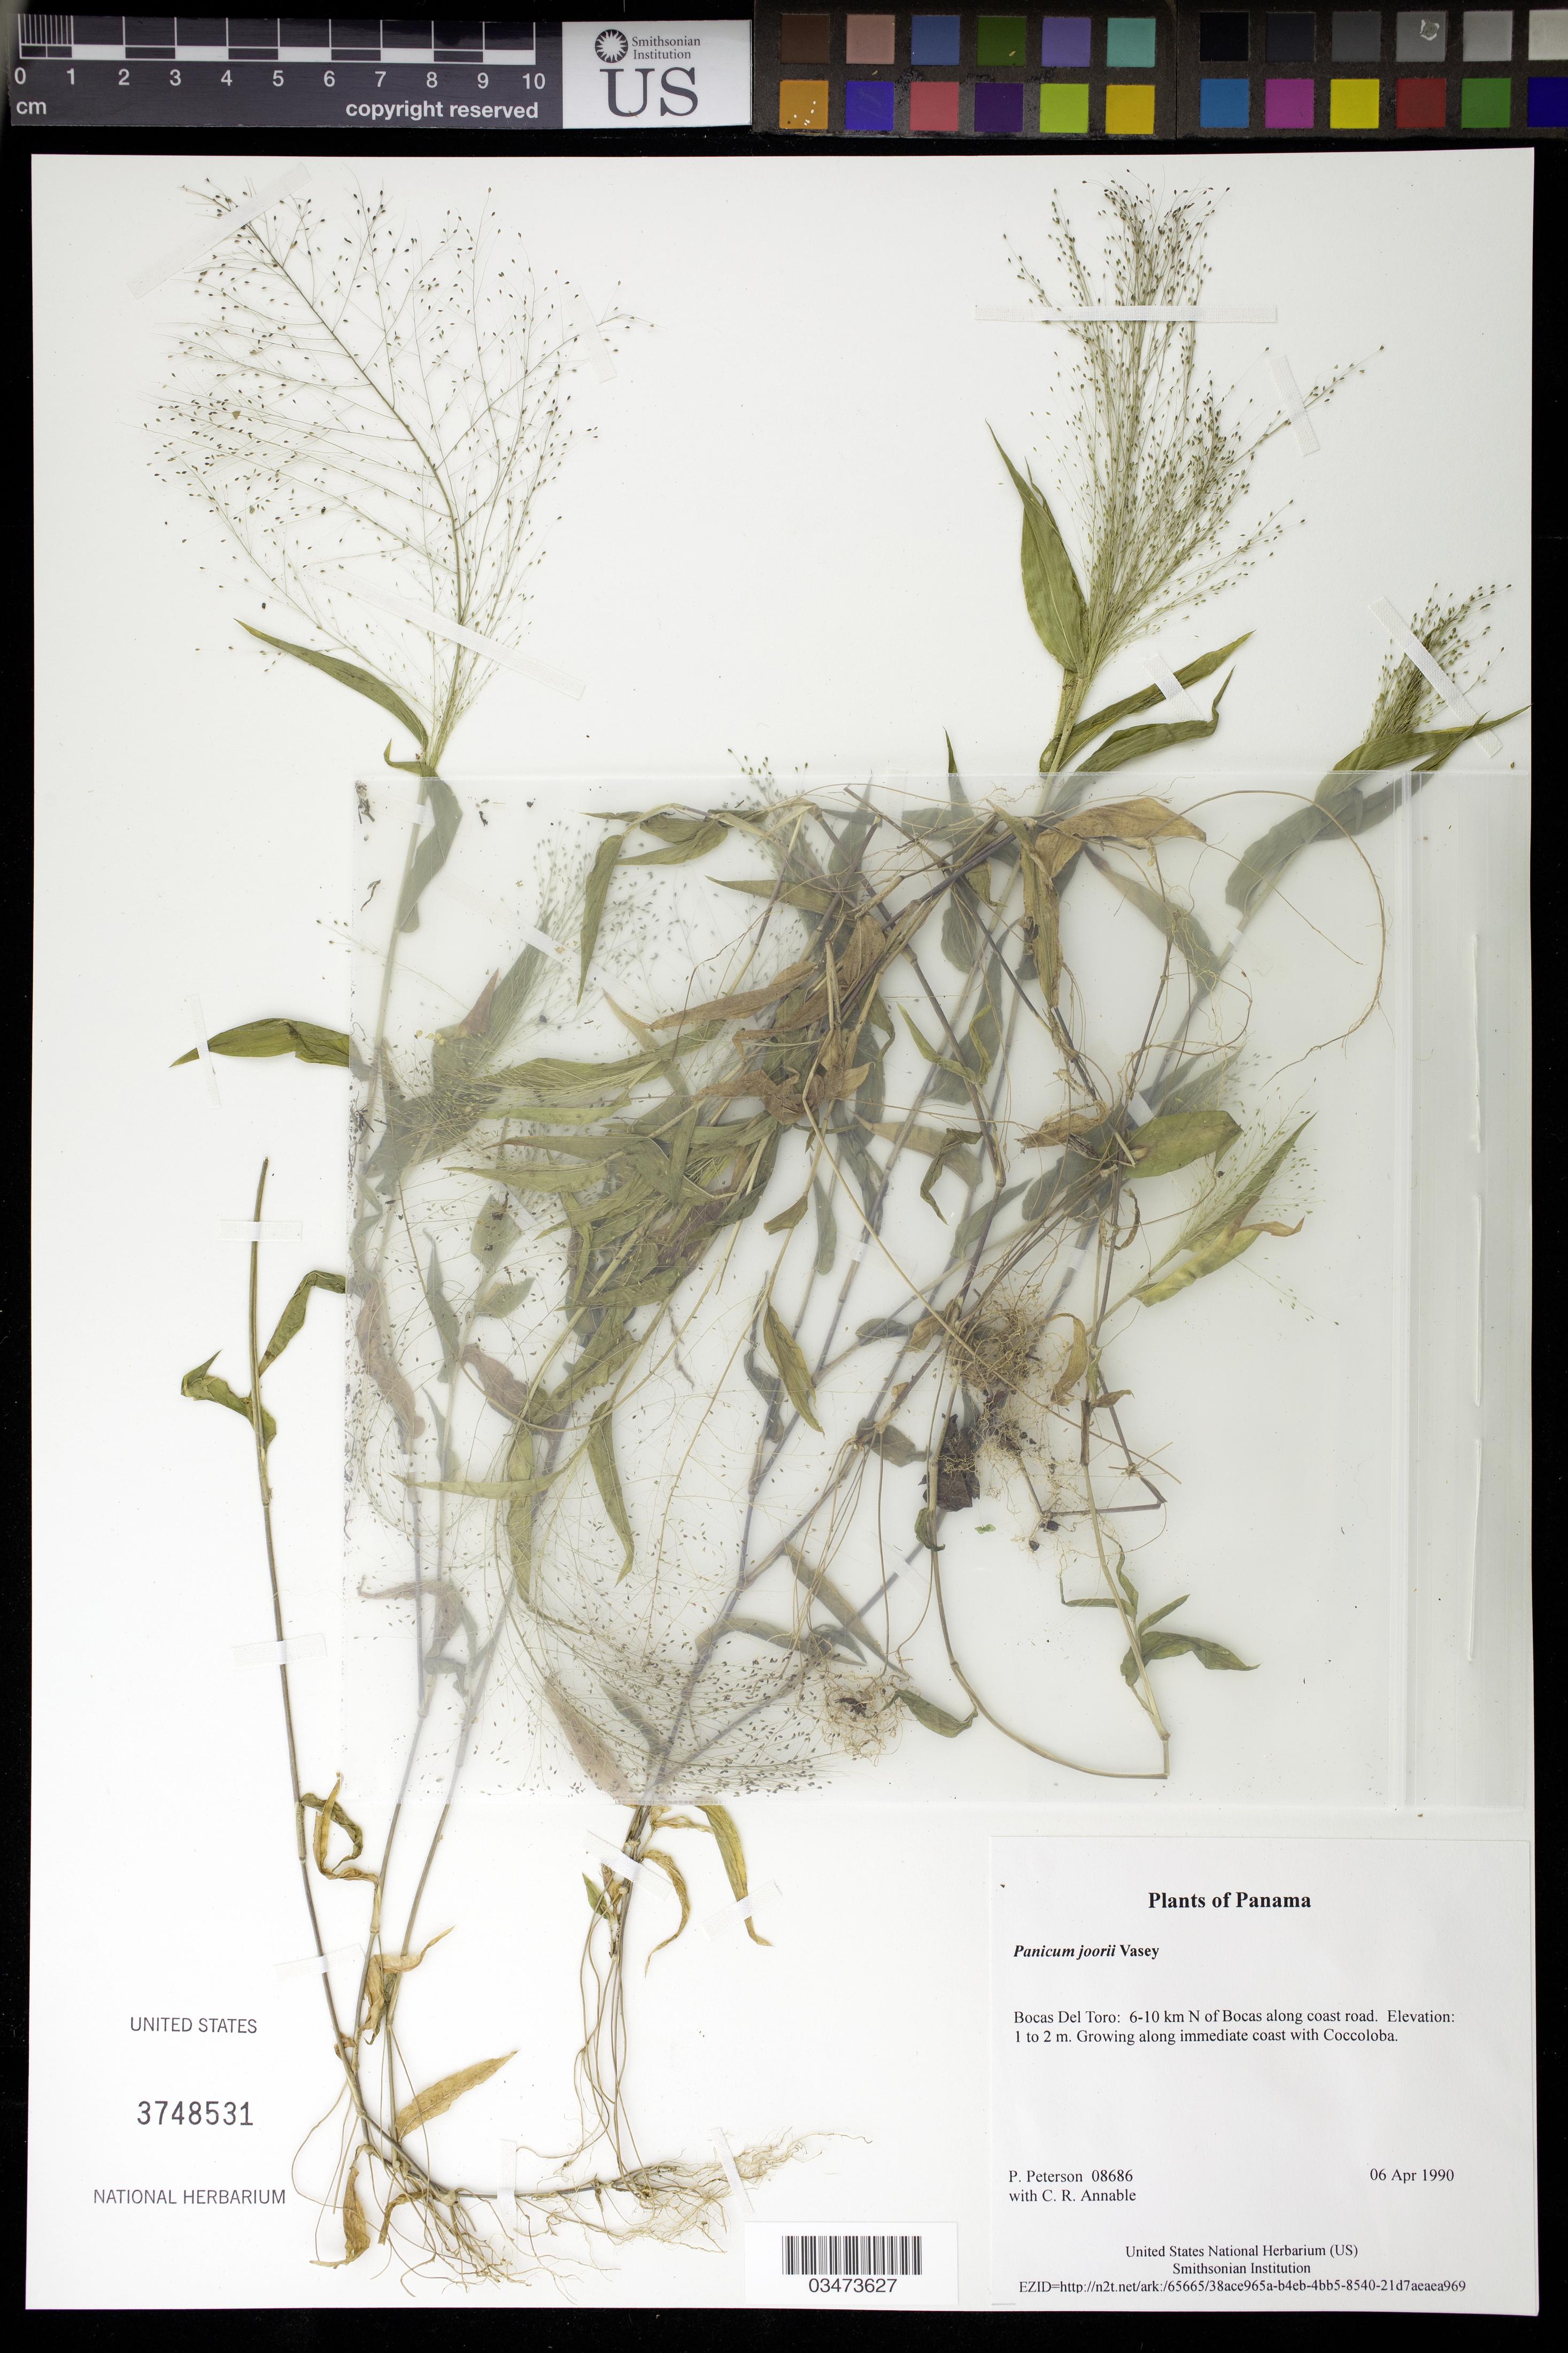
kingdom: Plantae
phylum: Tracheophyta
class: Liliopsida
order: Poales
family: Poaceae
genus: Panicum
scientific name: Panicum joorii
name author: Vasey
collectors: P. M. Peterson & C. R. Annable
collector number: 08686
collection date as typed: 06 Apr 1990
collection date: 1990-04-06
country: Panama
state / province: Bocas del Toro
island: Colón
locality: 6-10 km N of Bocas along coast road.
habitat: Growing along immediate coast with Coccoloba.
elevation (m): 1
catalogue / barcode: US 3748531